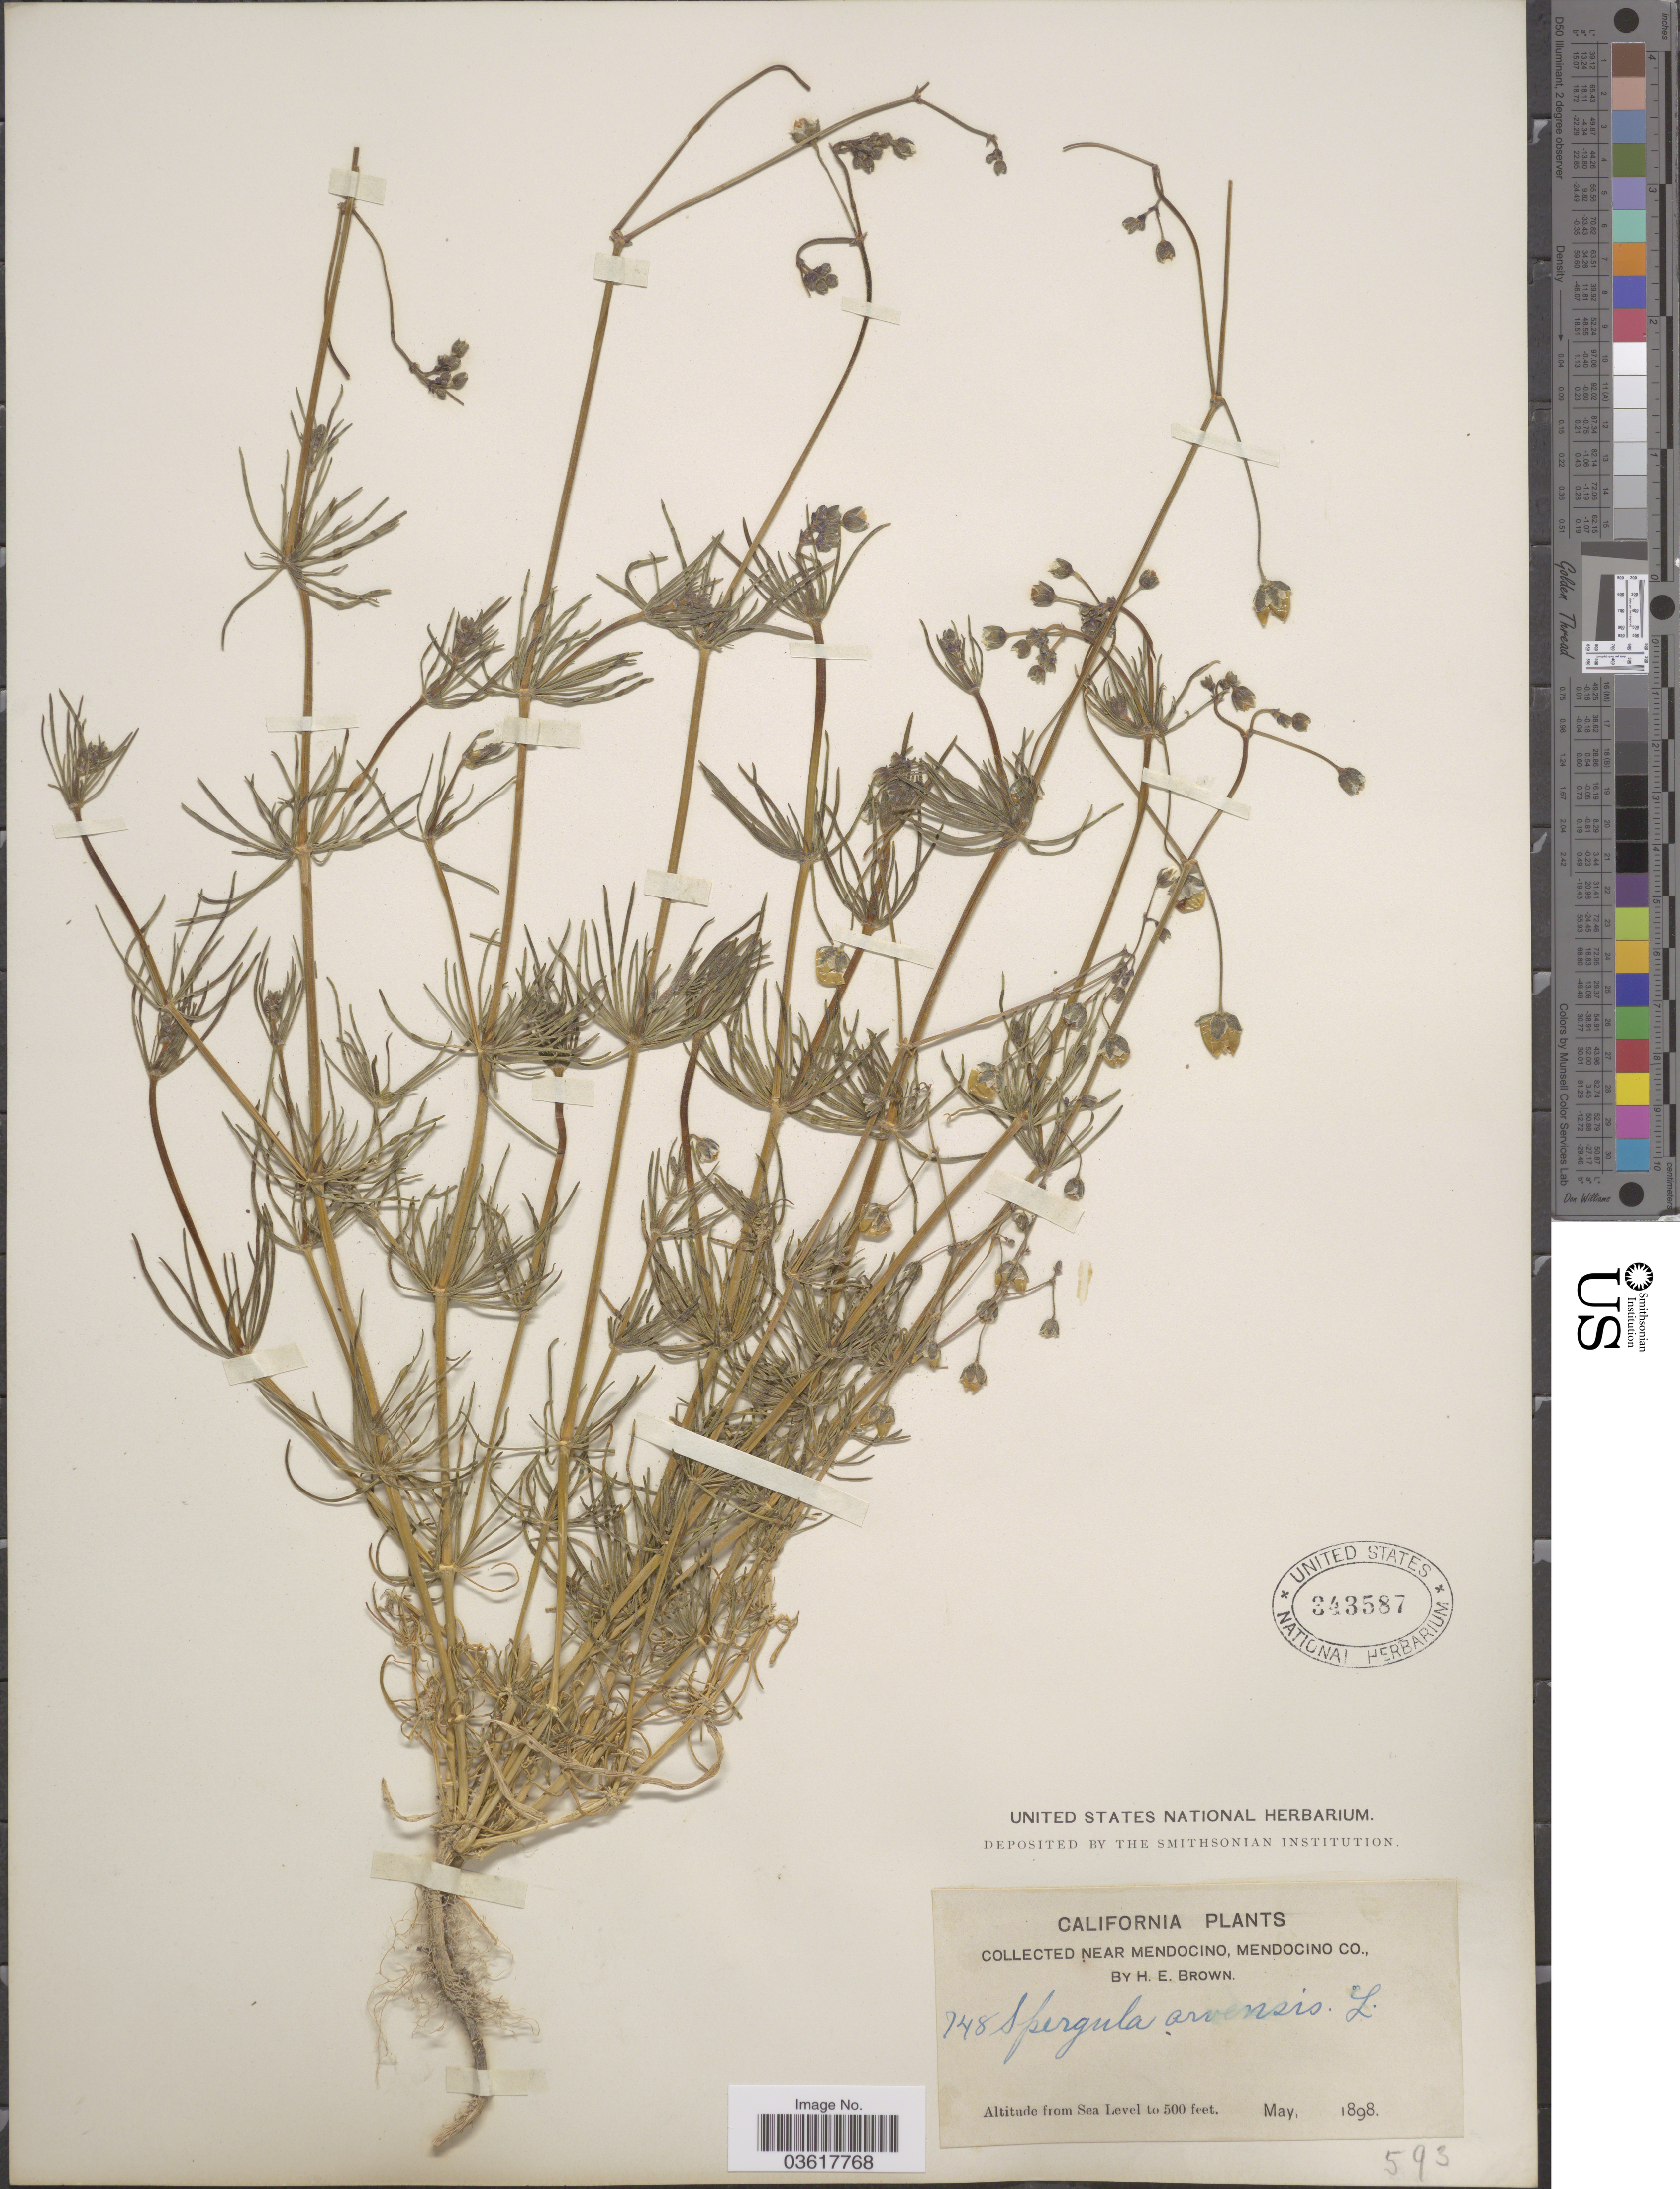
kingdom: Plantae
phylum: Tracheophyta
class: Magnoliopsida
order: Caryophyllales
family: Caryophyllaceae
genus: Spergula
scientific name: Spergula arvensis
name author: L.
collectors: H. E. Brown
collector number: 748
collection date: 1898-05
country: United States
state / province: California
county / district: Mendocino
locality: Near Mendocino, Mendocino Co.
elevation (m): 0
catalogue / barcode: US 343587